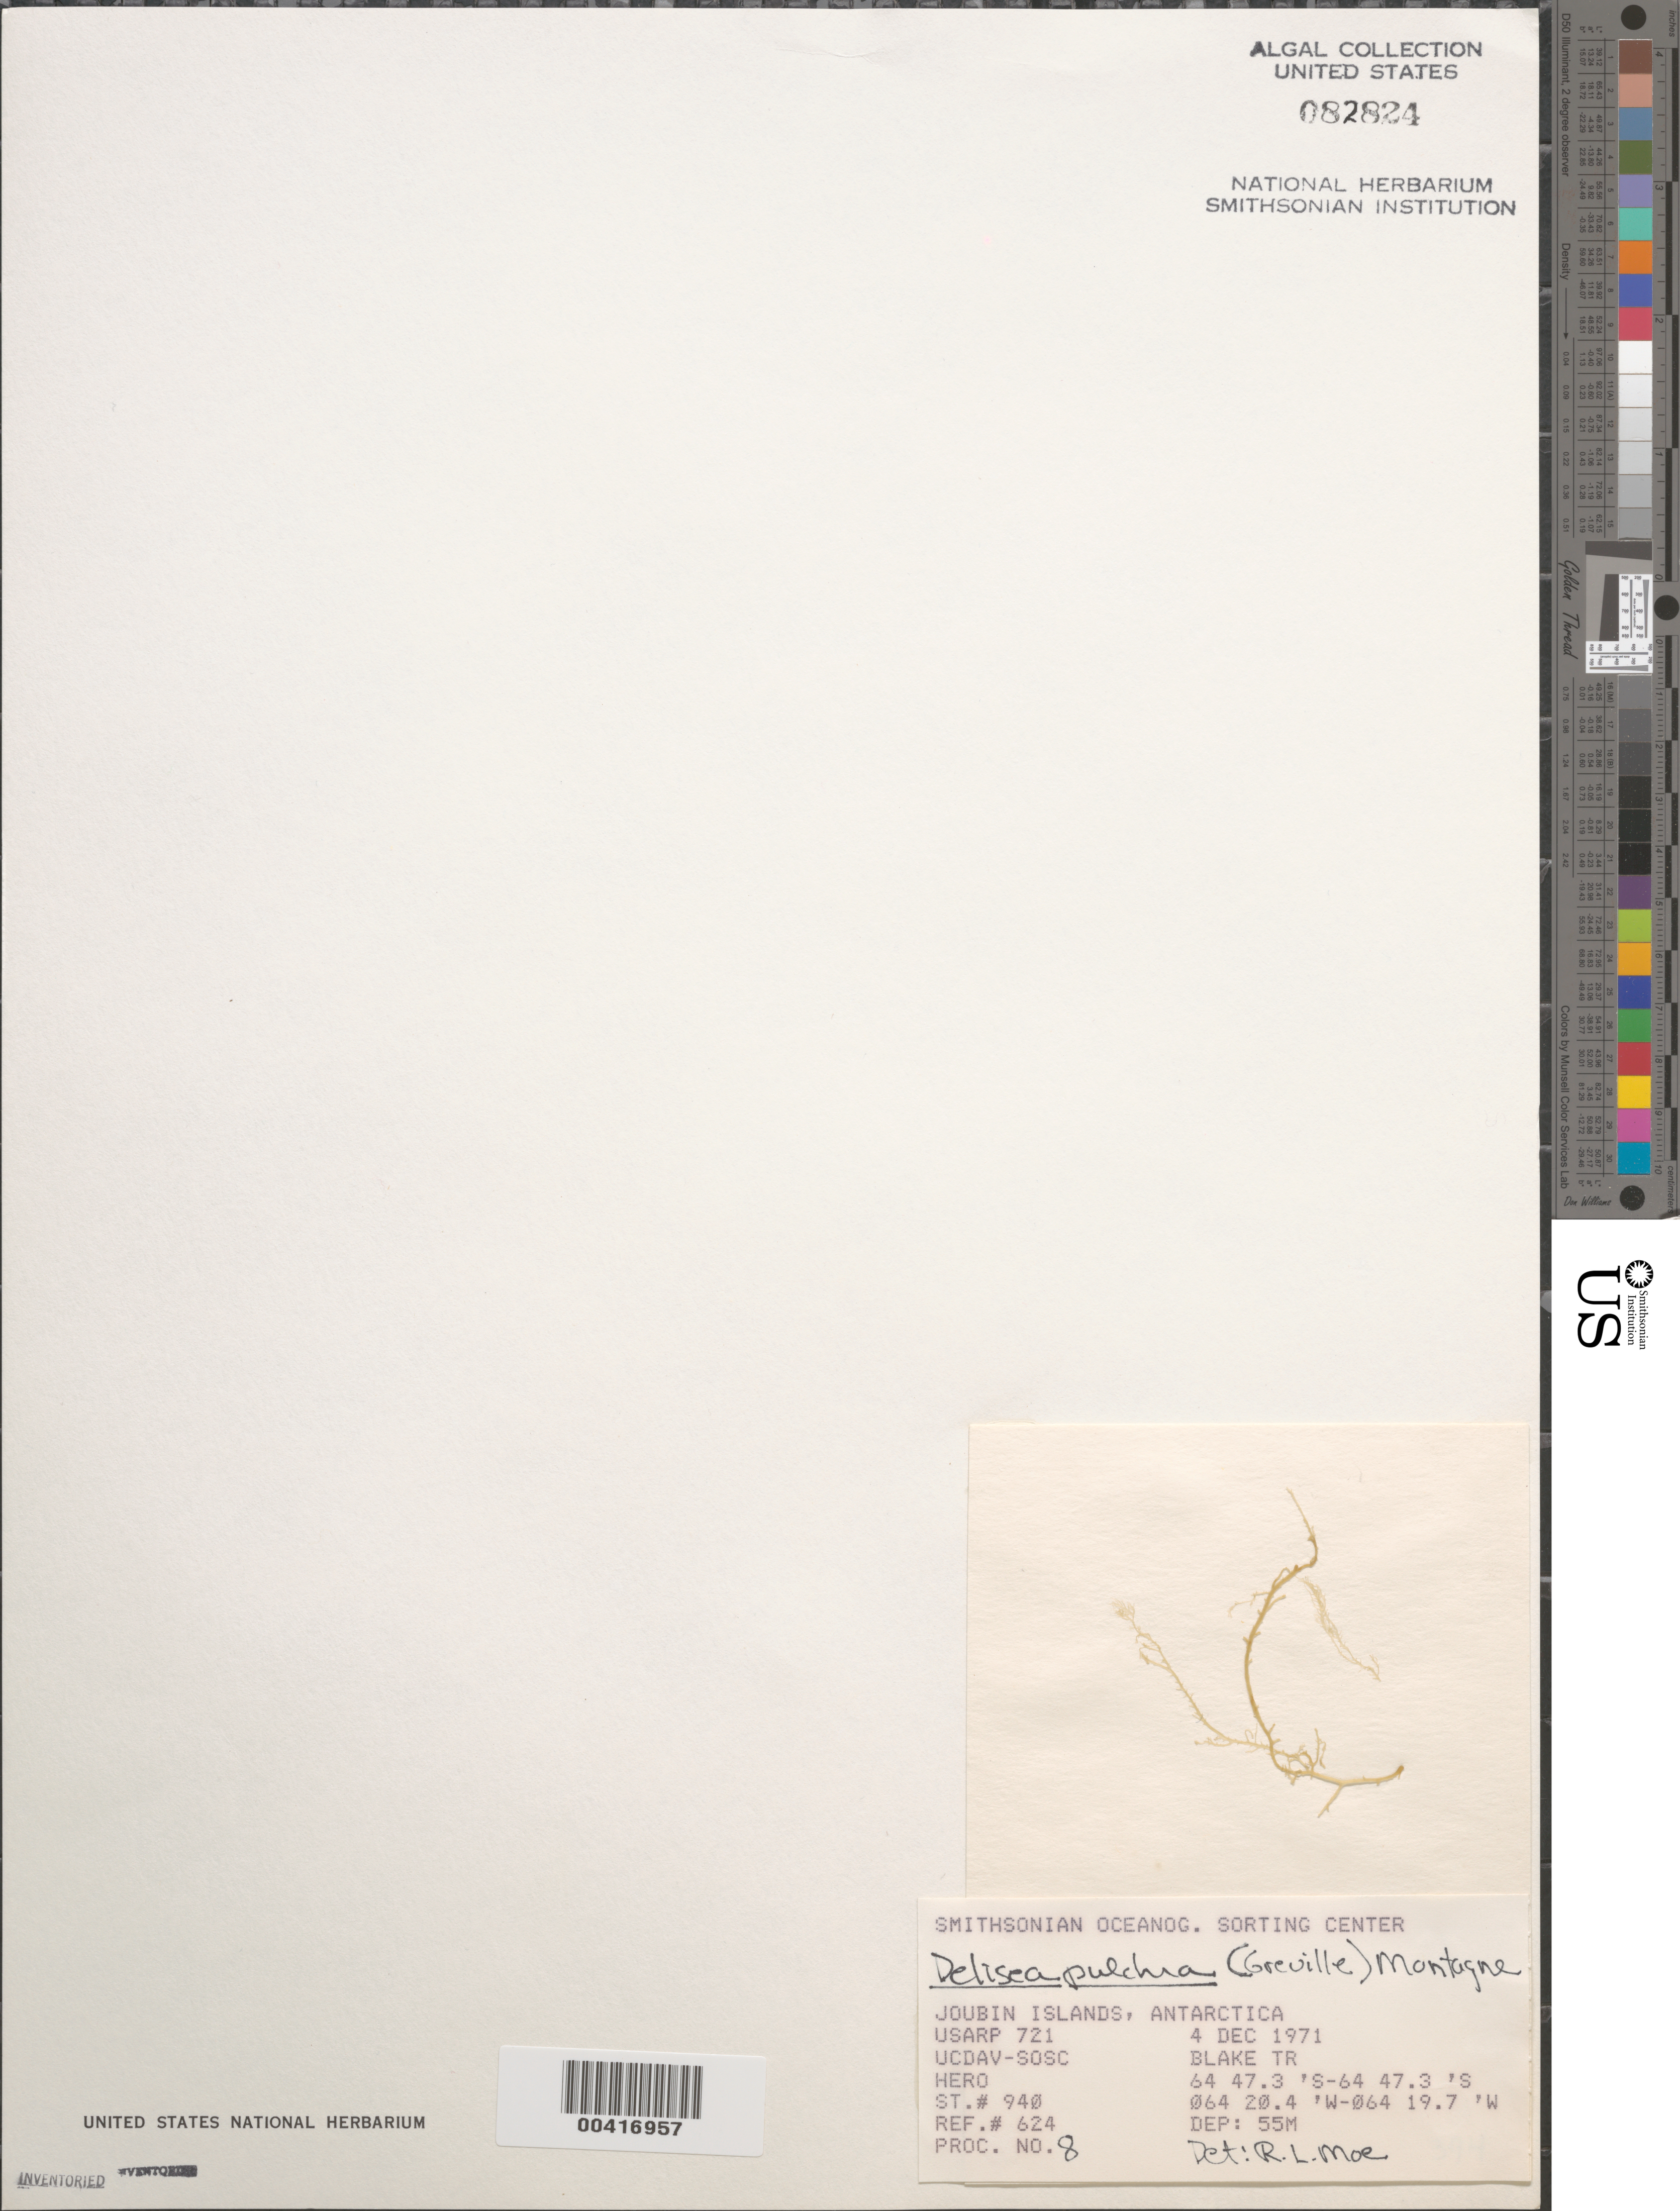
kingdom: Plantae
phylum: Rhodophyta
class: Florideophyceae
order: Bonnemaisoniales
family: Bonnemaisoniaceae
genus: Delisea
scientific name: Delisea pulchra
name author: (Grev.) Mont.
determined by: Moe, R. L.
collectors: UC Davis-SOSC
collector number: Station 940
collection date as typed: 04 Dec 1971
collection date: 1971-12-04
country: Antarctica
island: Joubin Islands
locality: Near South ShetLand Islands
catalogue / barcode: US 82824